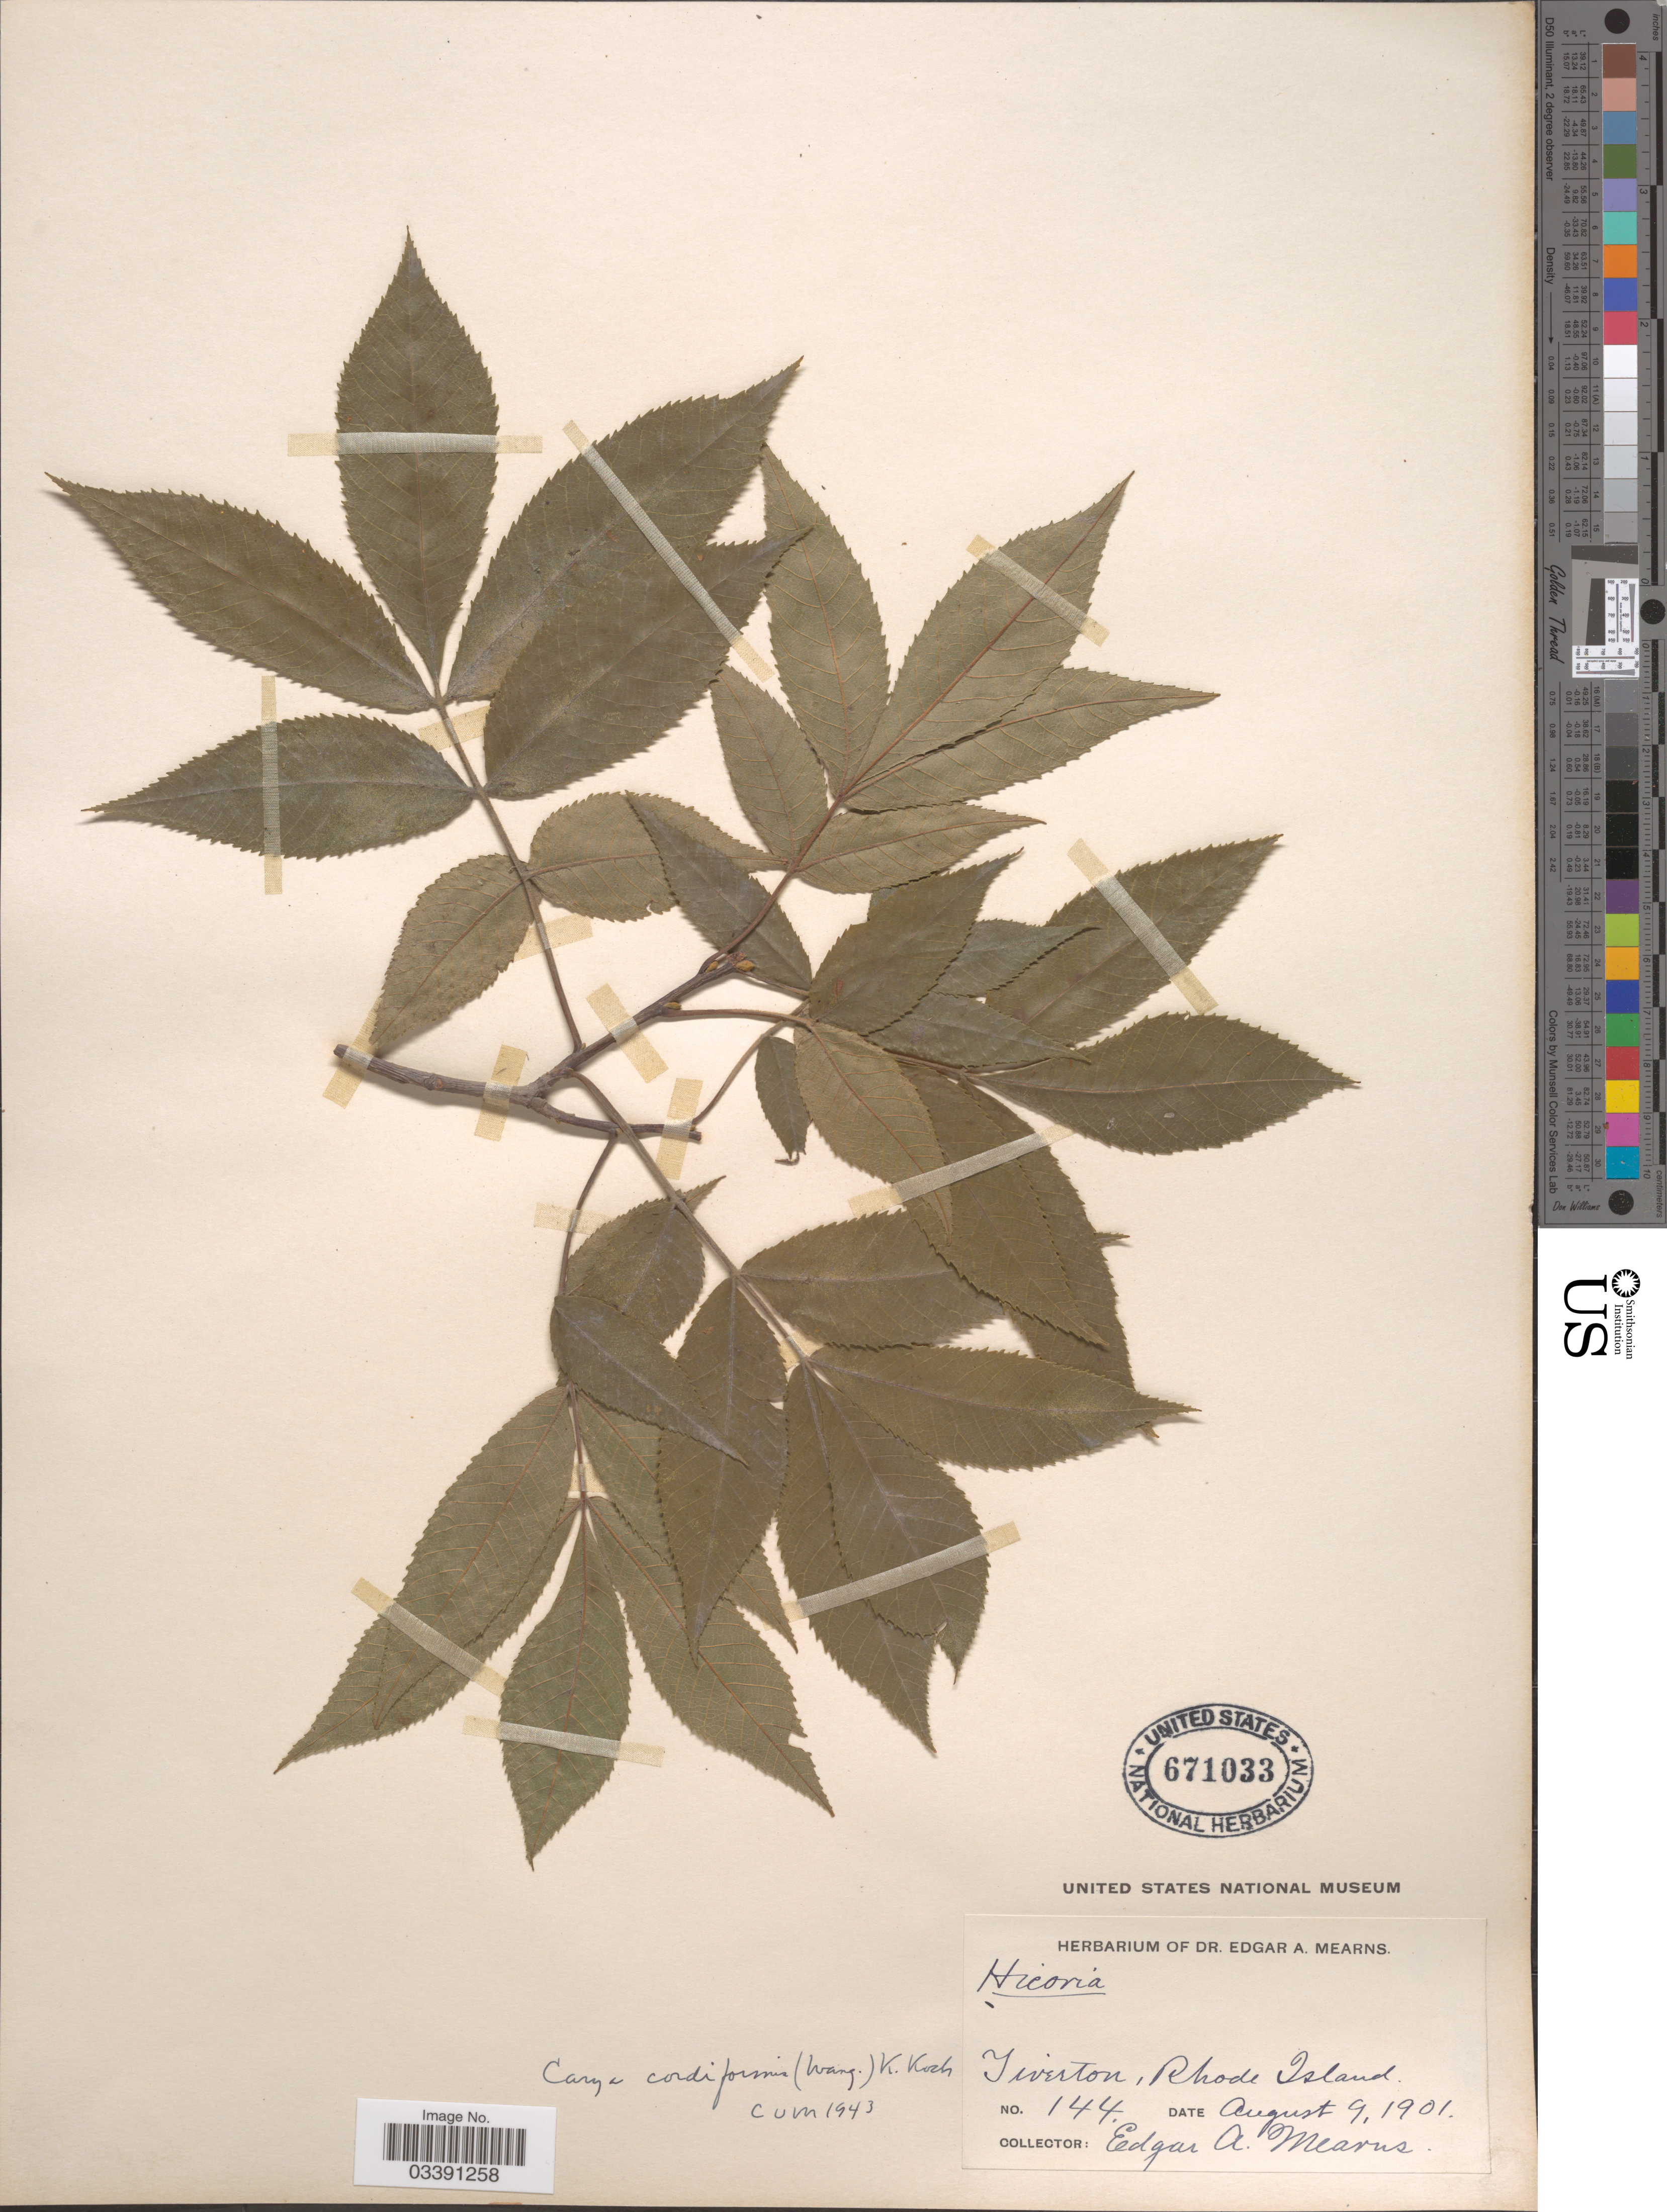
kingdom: Plantae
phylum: Tracheophyta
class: Magnoliopsida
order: Fagales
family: Juglandaceae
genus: Carya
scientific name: Carya cordiformis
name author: (Wangenh.) K. Koch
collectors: E. A. Mearns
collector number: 144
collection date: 1901-08-09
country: United States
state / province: Rhode Island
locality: Tiverton.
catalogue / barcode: US 671033